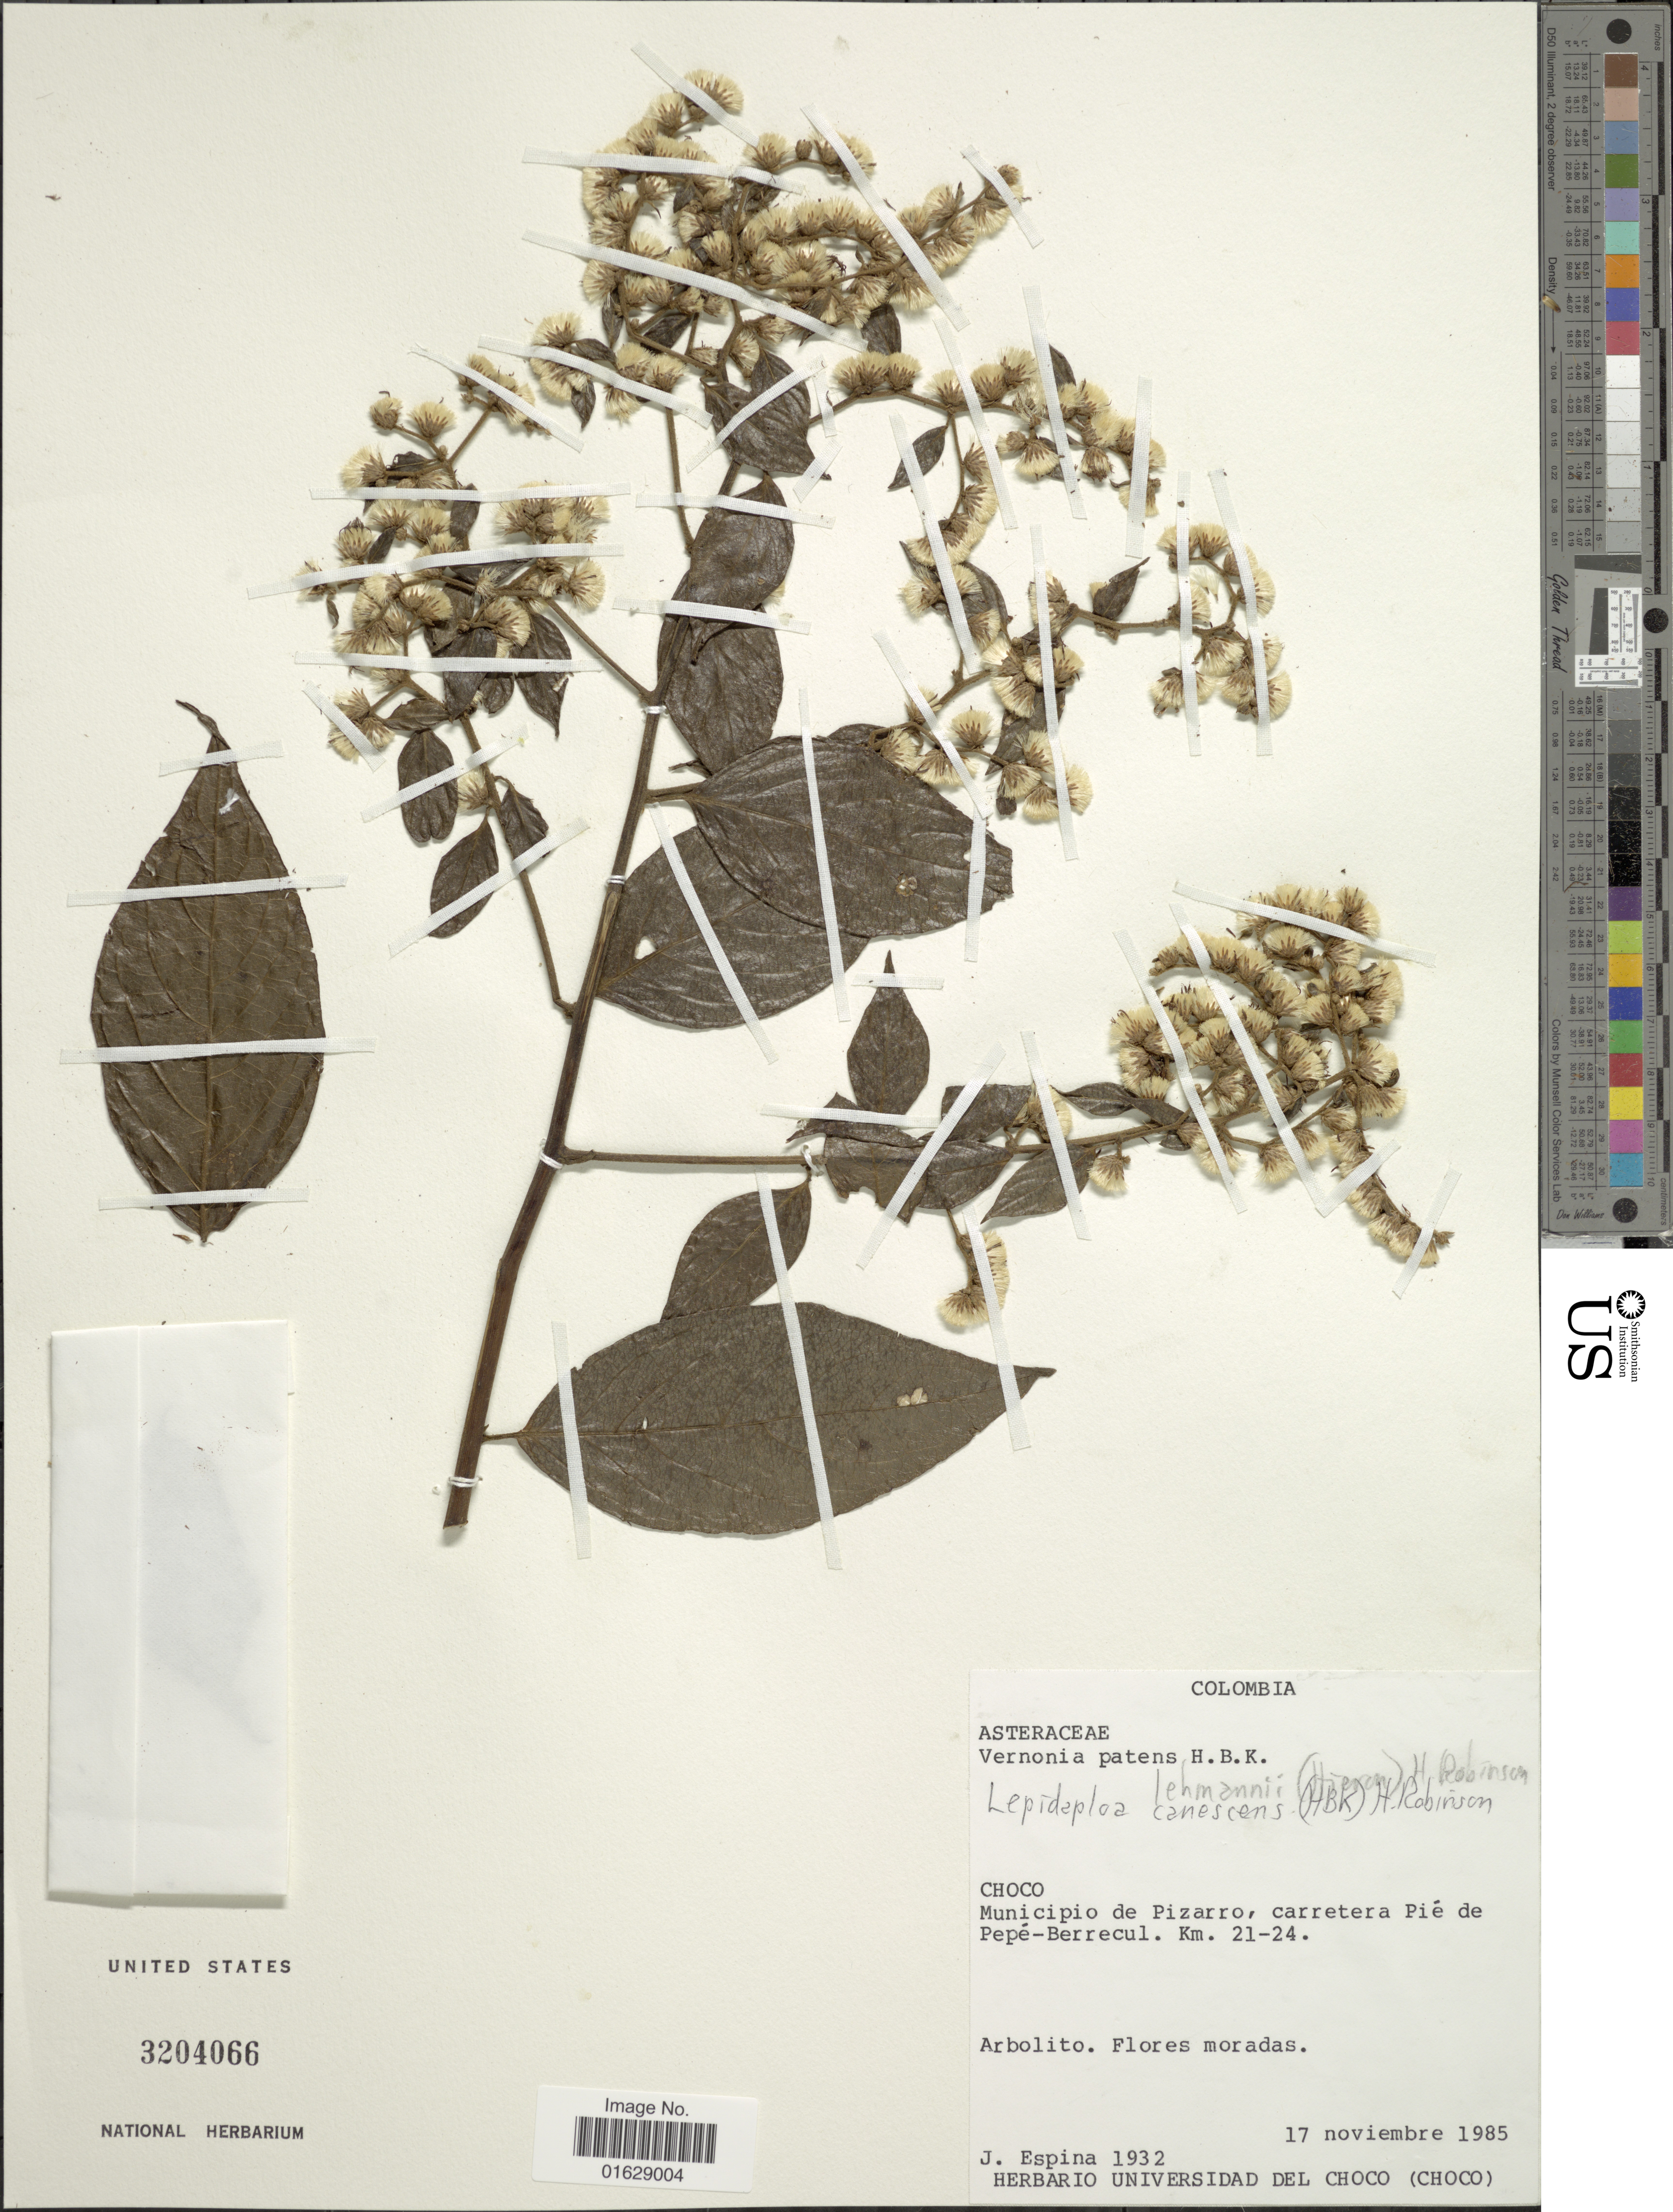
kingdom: Plantae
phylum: Tracheophyta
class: Magnoliopsida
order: Asterales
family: Asteraceae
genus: Lepidaploa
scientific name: Lepidaploa lehmannii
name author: (Hieron.) H. Rob.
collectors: J. Espina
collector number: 1932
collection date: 1985-11-17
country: Colombia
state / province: Chocó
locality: Municipio de Pizarro, carretera Pie de Pepe-Berrecul. Km. 21-24.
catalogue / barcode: US 3204066